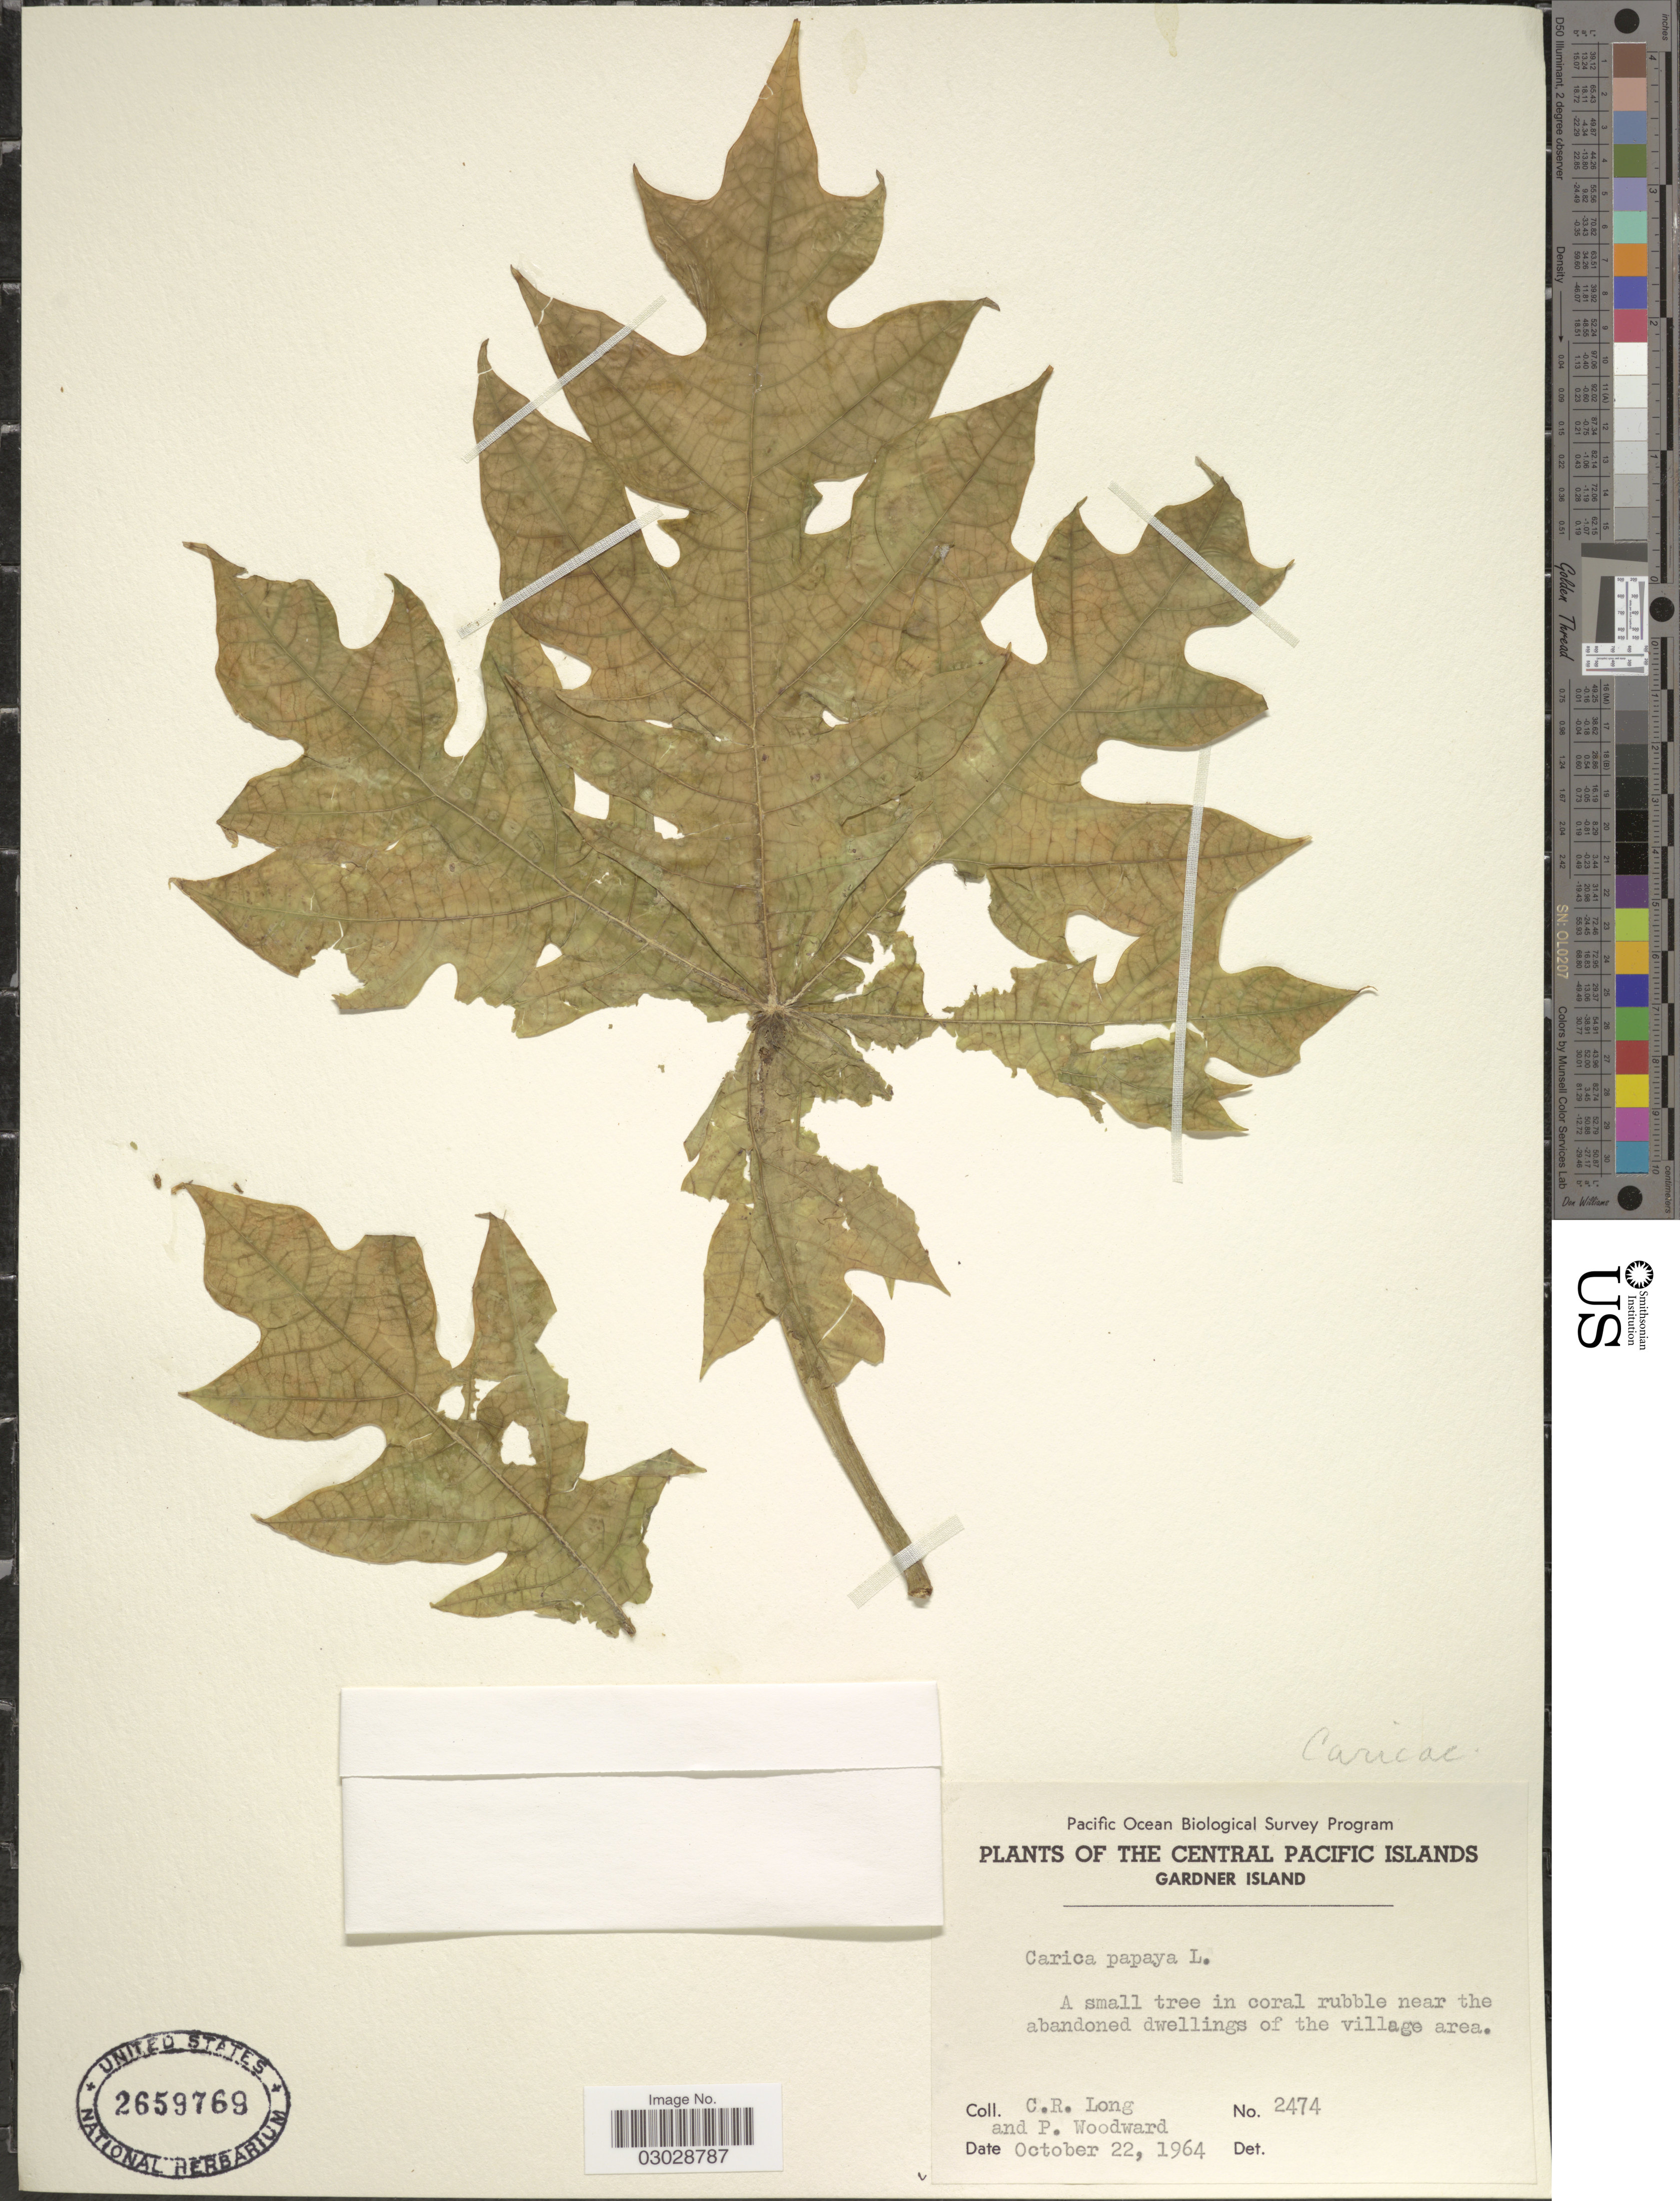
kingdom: Plantae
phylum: Tracheophyta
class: Magnoliopsida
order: Brassicales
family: Caricaceae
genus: Carica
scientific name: Carica papaya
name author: L.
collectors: C. R. Long & P. Woodward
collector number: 2474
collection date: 1964-10-22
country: Kiribati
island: Nikumaroro [Gardner] Atoll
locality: The Central Pacific Islands. Gardner Island.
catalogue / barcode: US 2659769